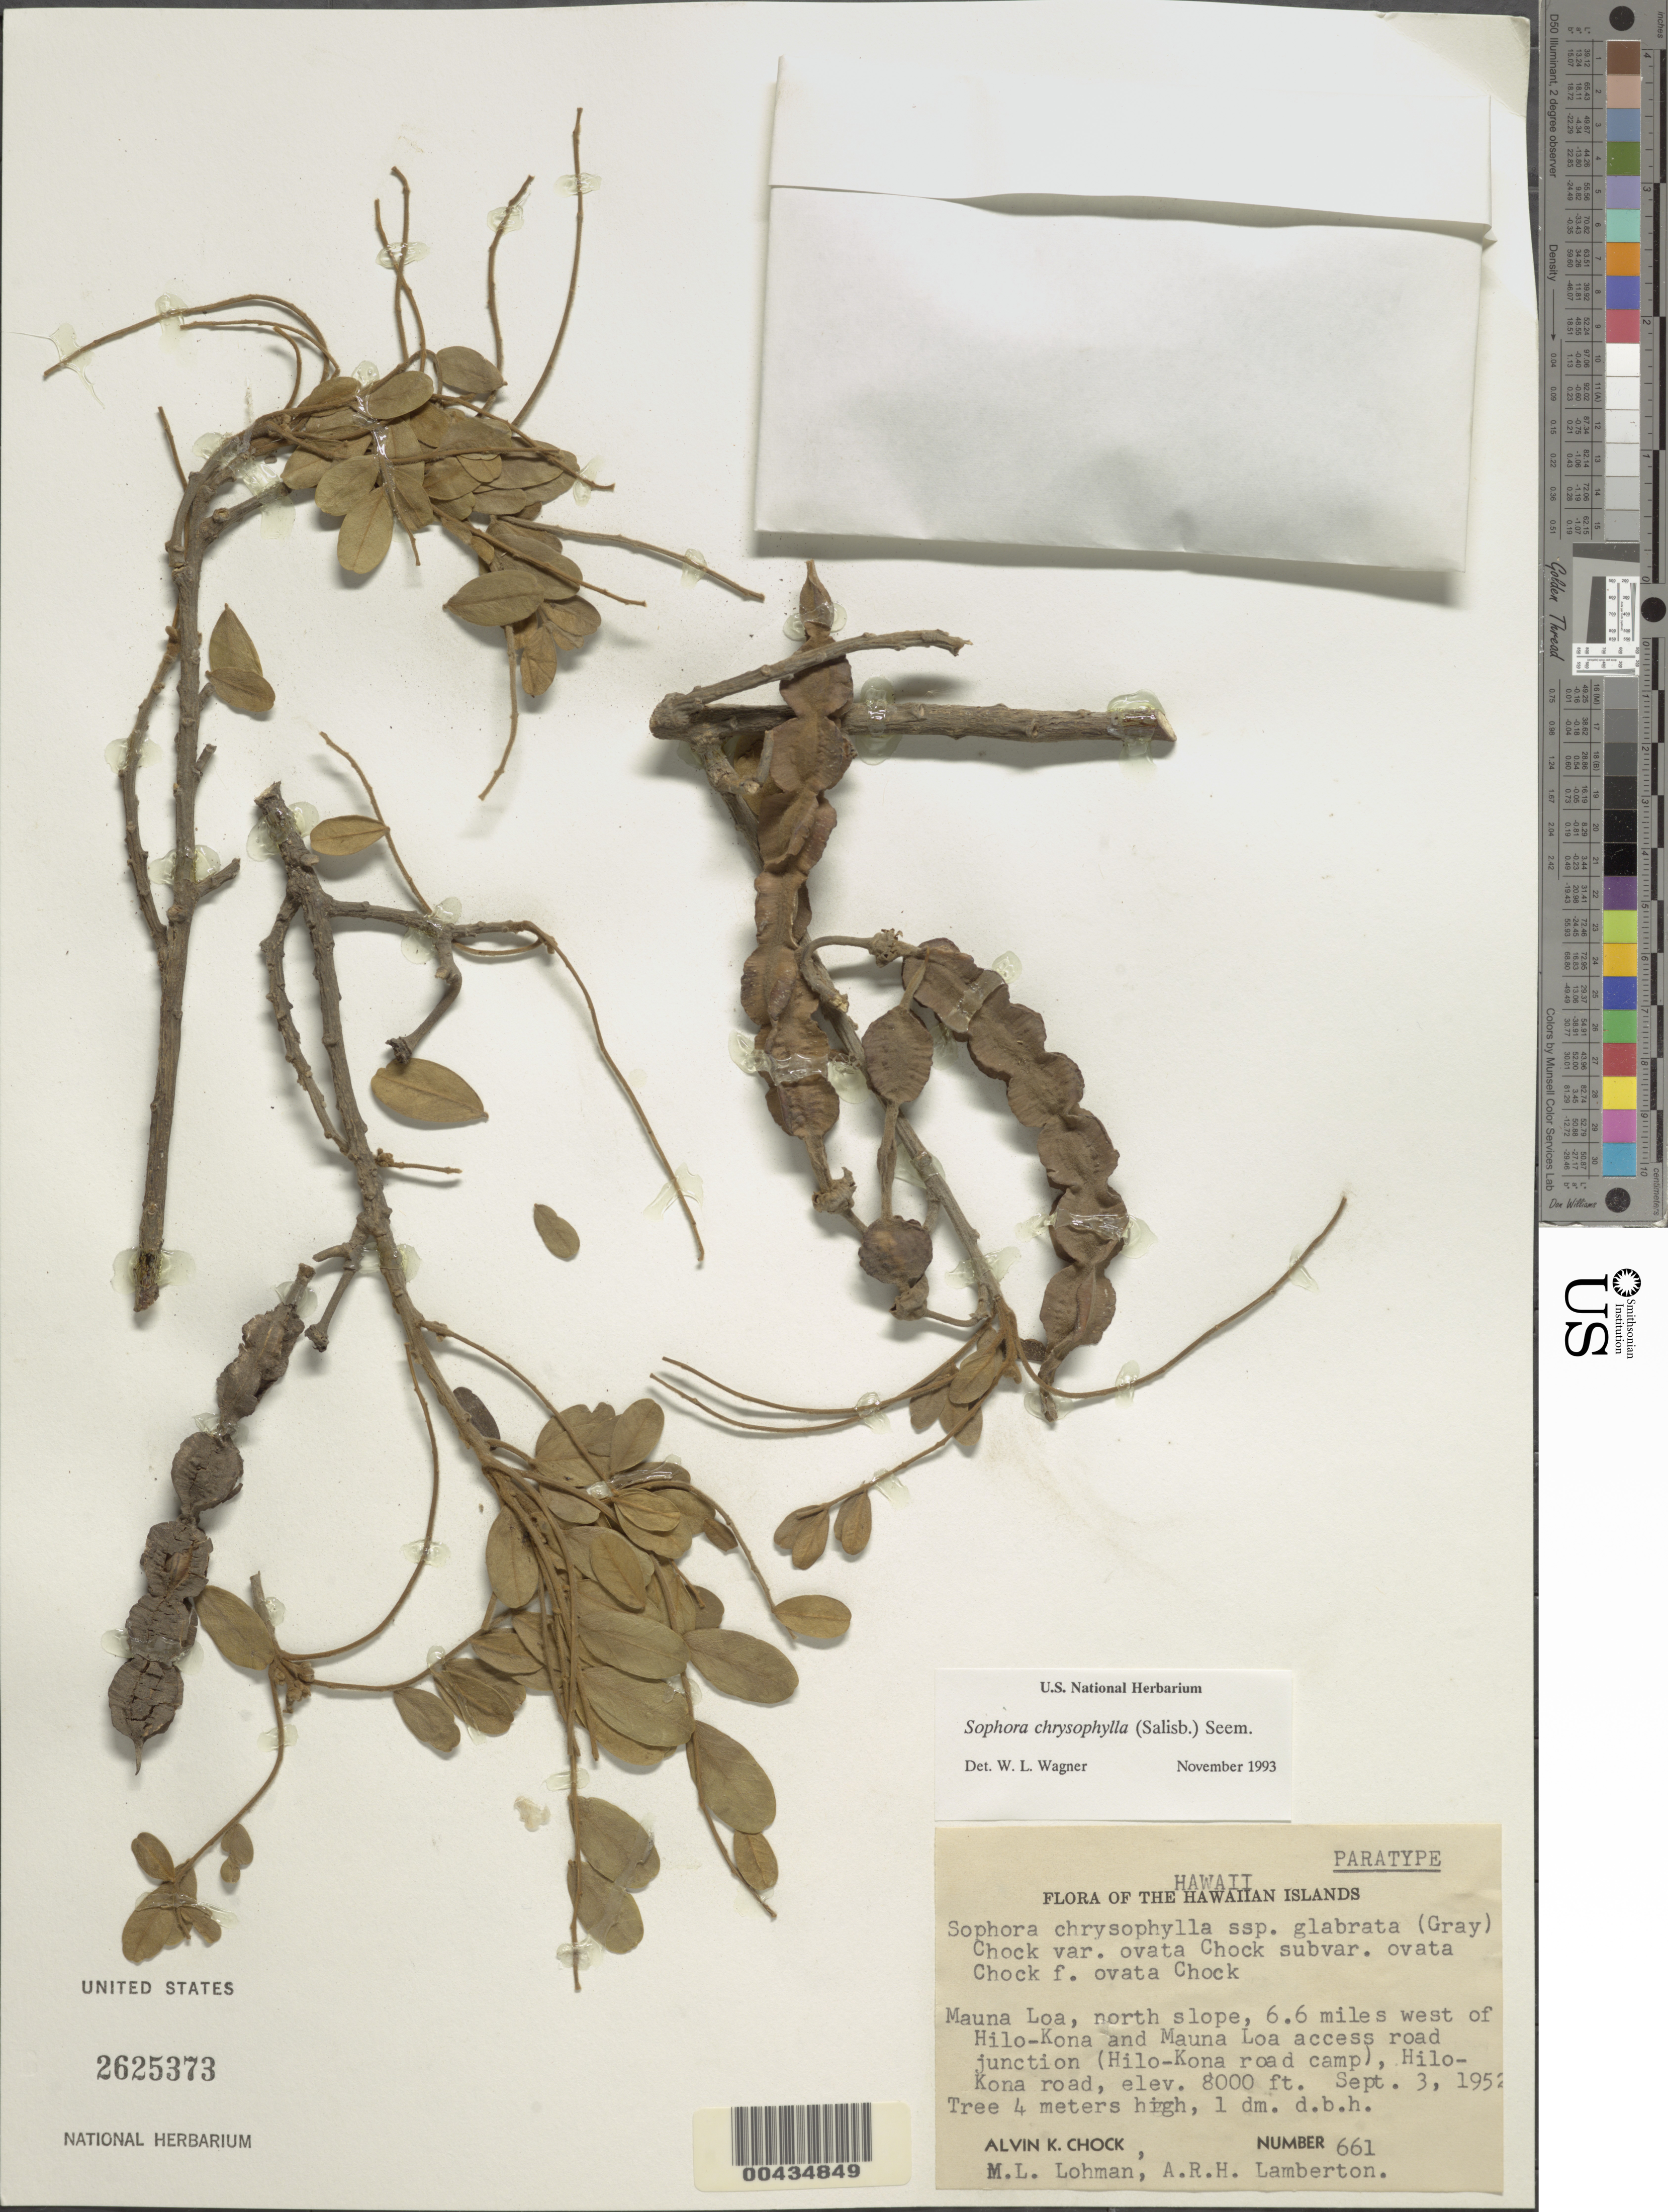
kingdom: Plantae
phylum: Tracheophyta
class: Magnoliopsida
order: Fabales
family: Fabaceae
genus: Sophora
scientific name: Sophora chrysophylla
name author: (Salisb.) Seem.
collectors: A. Chock, M. Lohman & A. Lamberton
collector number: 661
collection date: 1952-09-03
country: United States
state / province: Hawaii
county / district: Hawaii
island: Hawaii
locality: Hawaiian Islands. Mauna Loa, north slope, 6.6 miles west of Hilo-Kona and Mauna Loa access road junction (Hilo-Kona road camp), Hilo-Kona road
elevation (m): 2438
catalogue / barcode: US 2625373